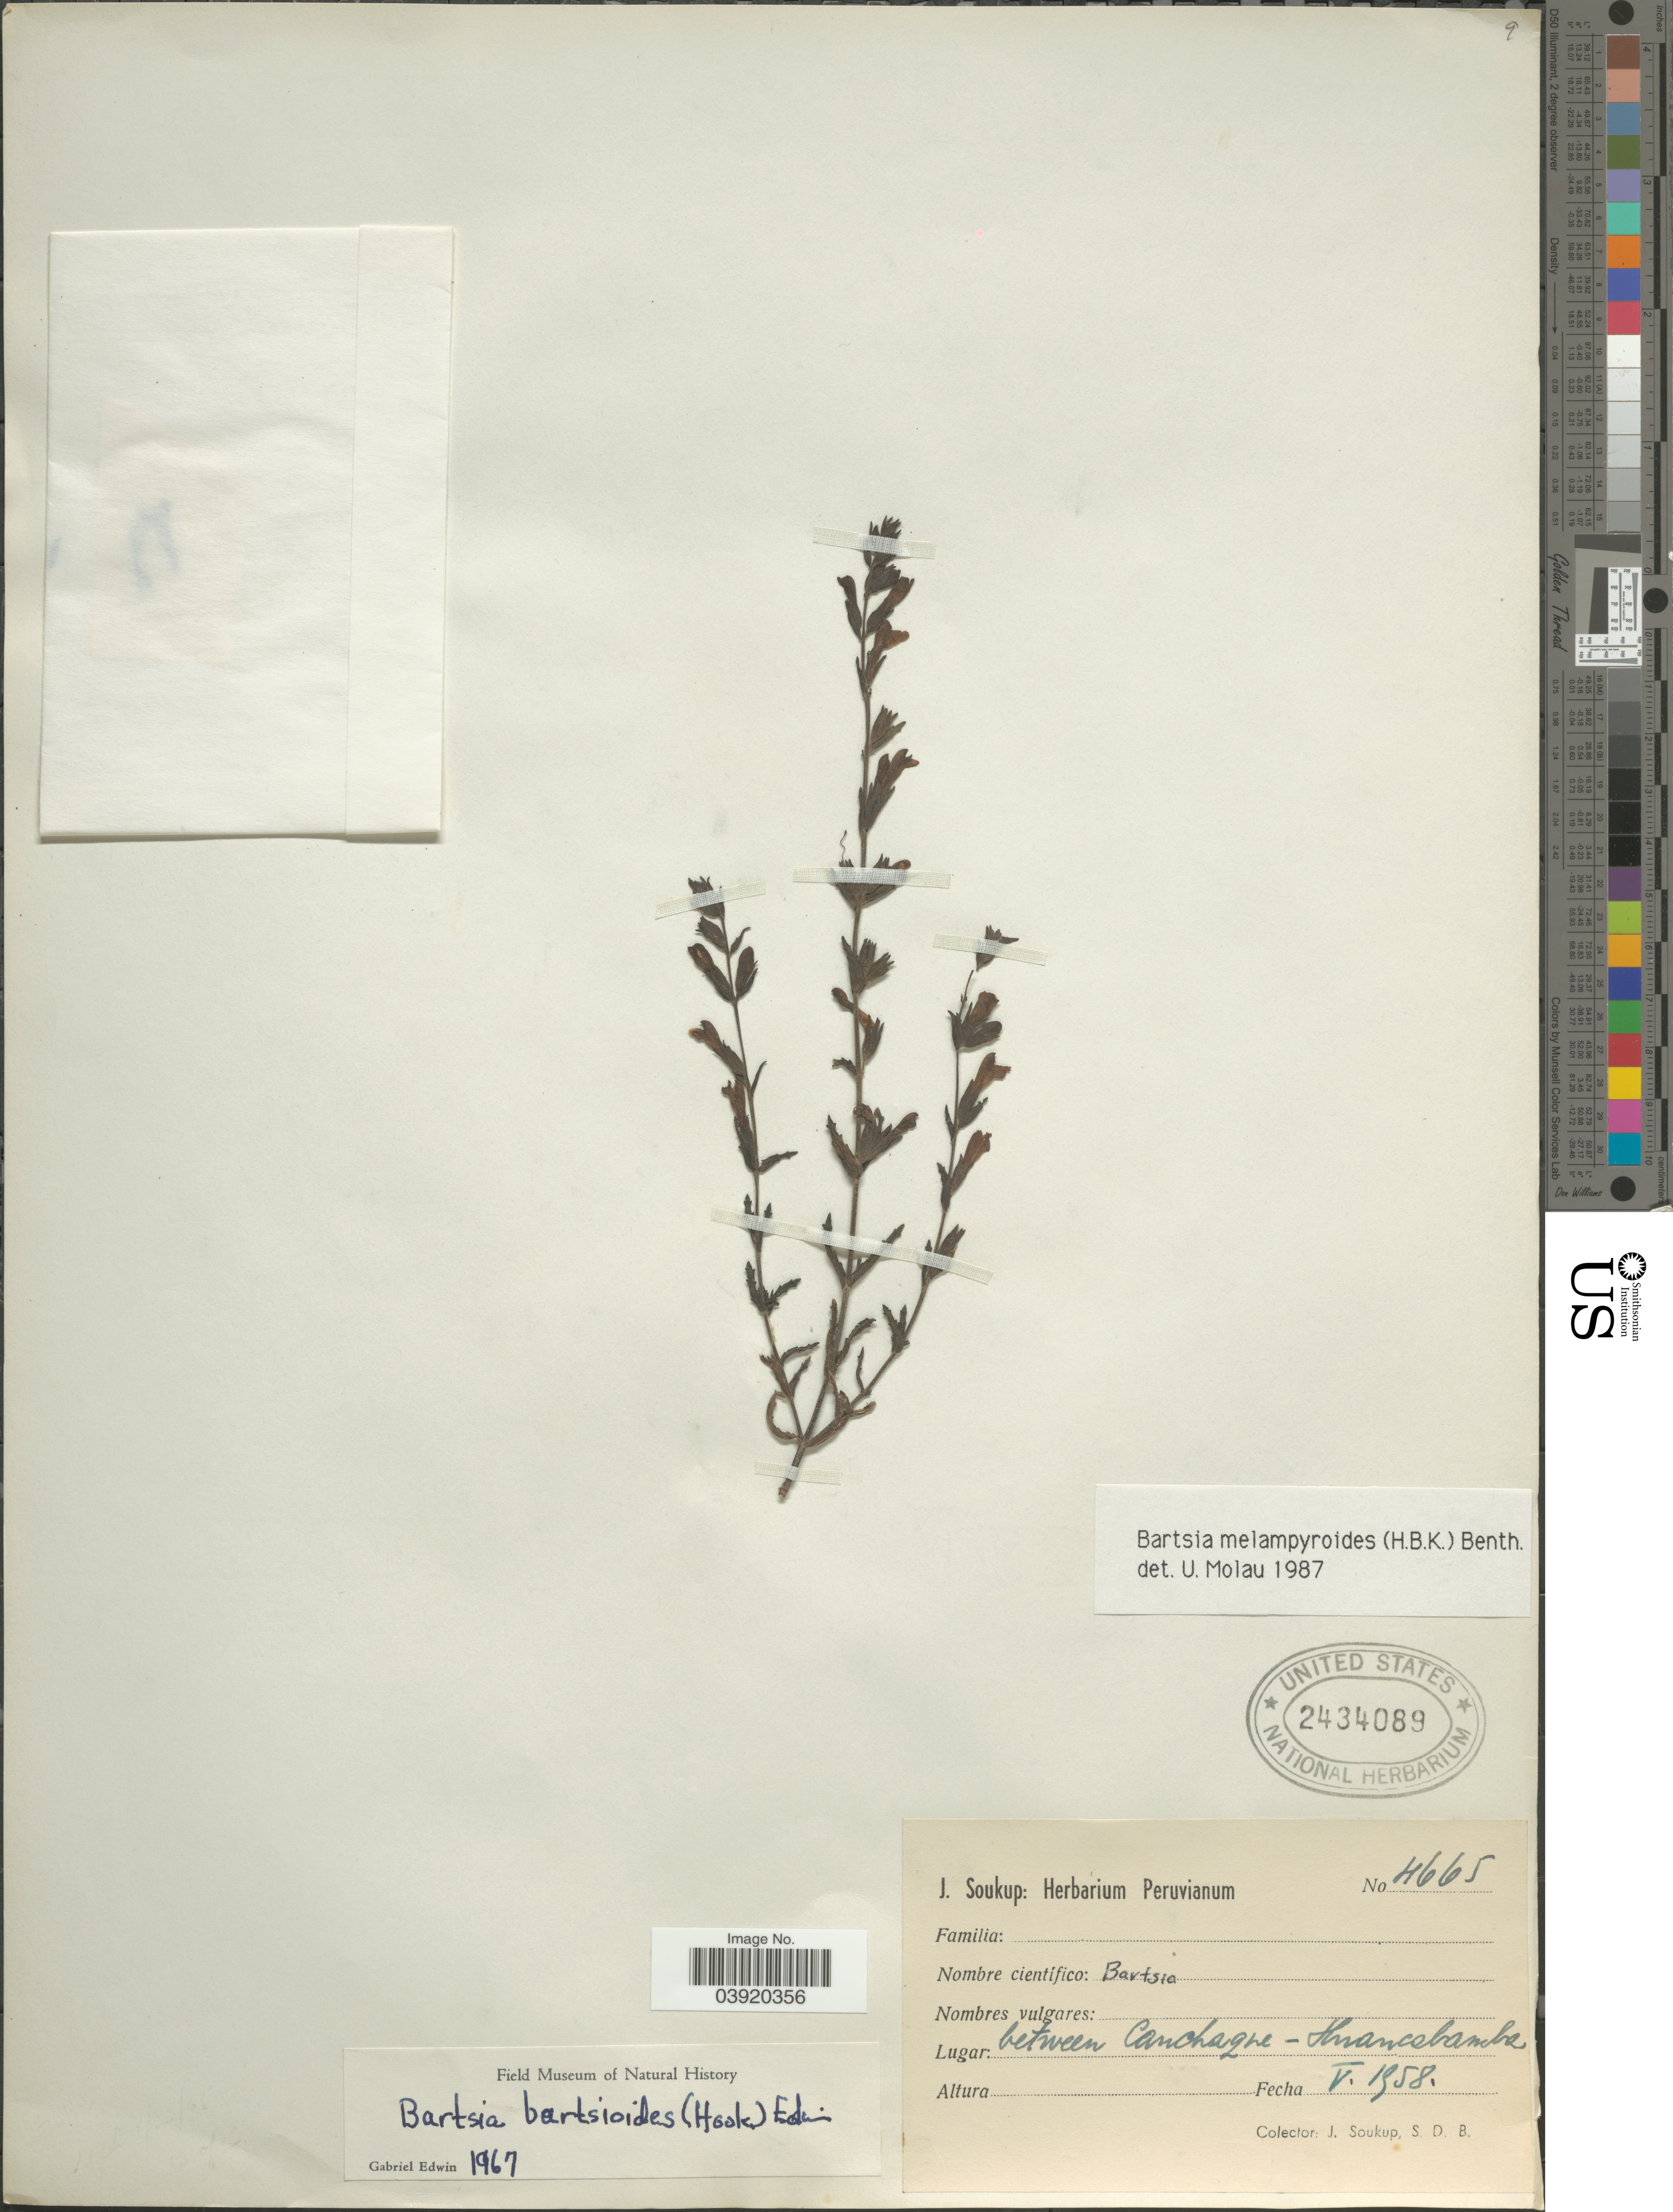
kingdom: Plantae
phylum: Tracheophyta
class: Magnoliopsida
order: Lamiales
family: Orobanchaceae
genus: Bartsia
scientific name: Bartsia melampyroides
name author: (Kunth) Benth.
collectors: J. Soukup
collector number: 4665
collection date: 1958-05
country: Peru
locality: Between Canchaque - Huancabamba.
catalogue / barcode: US 2434089